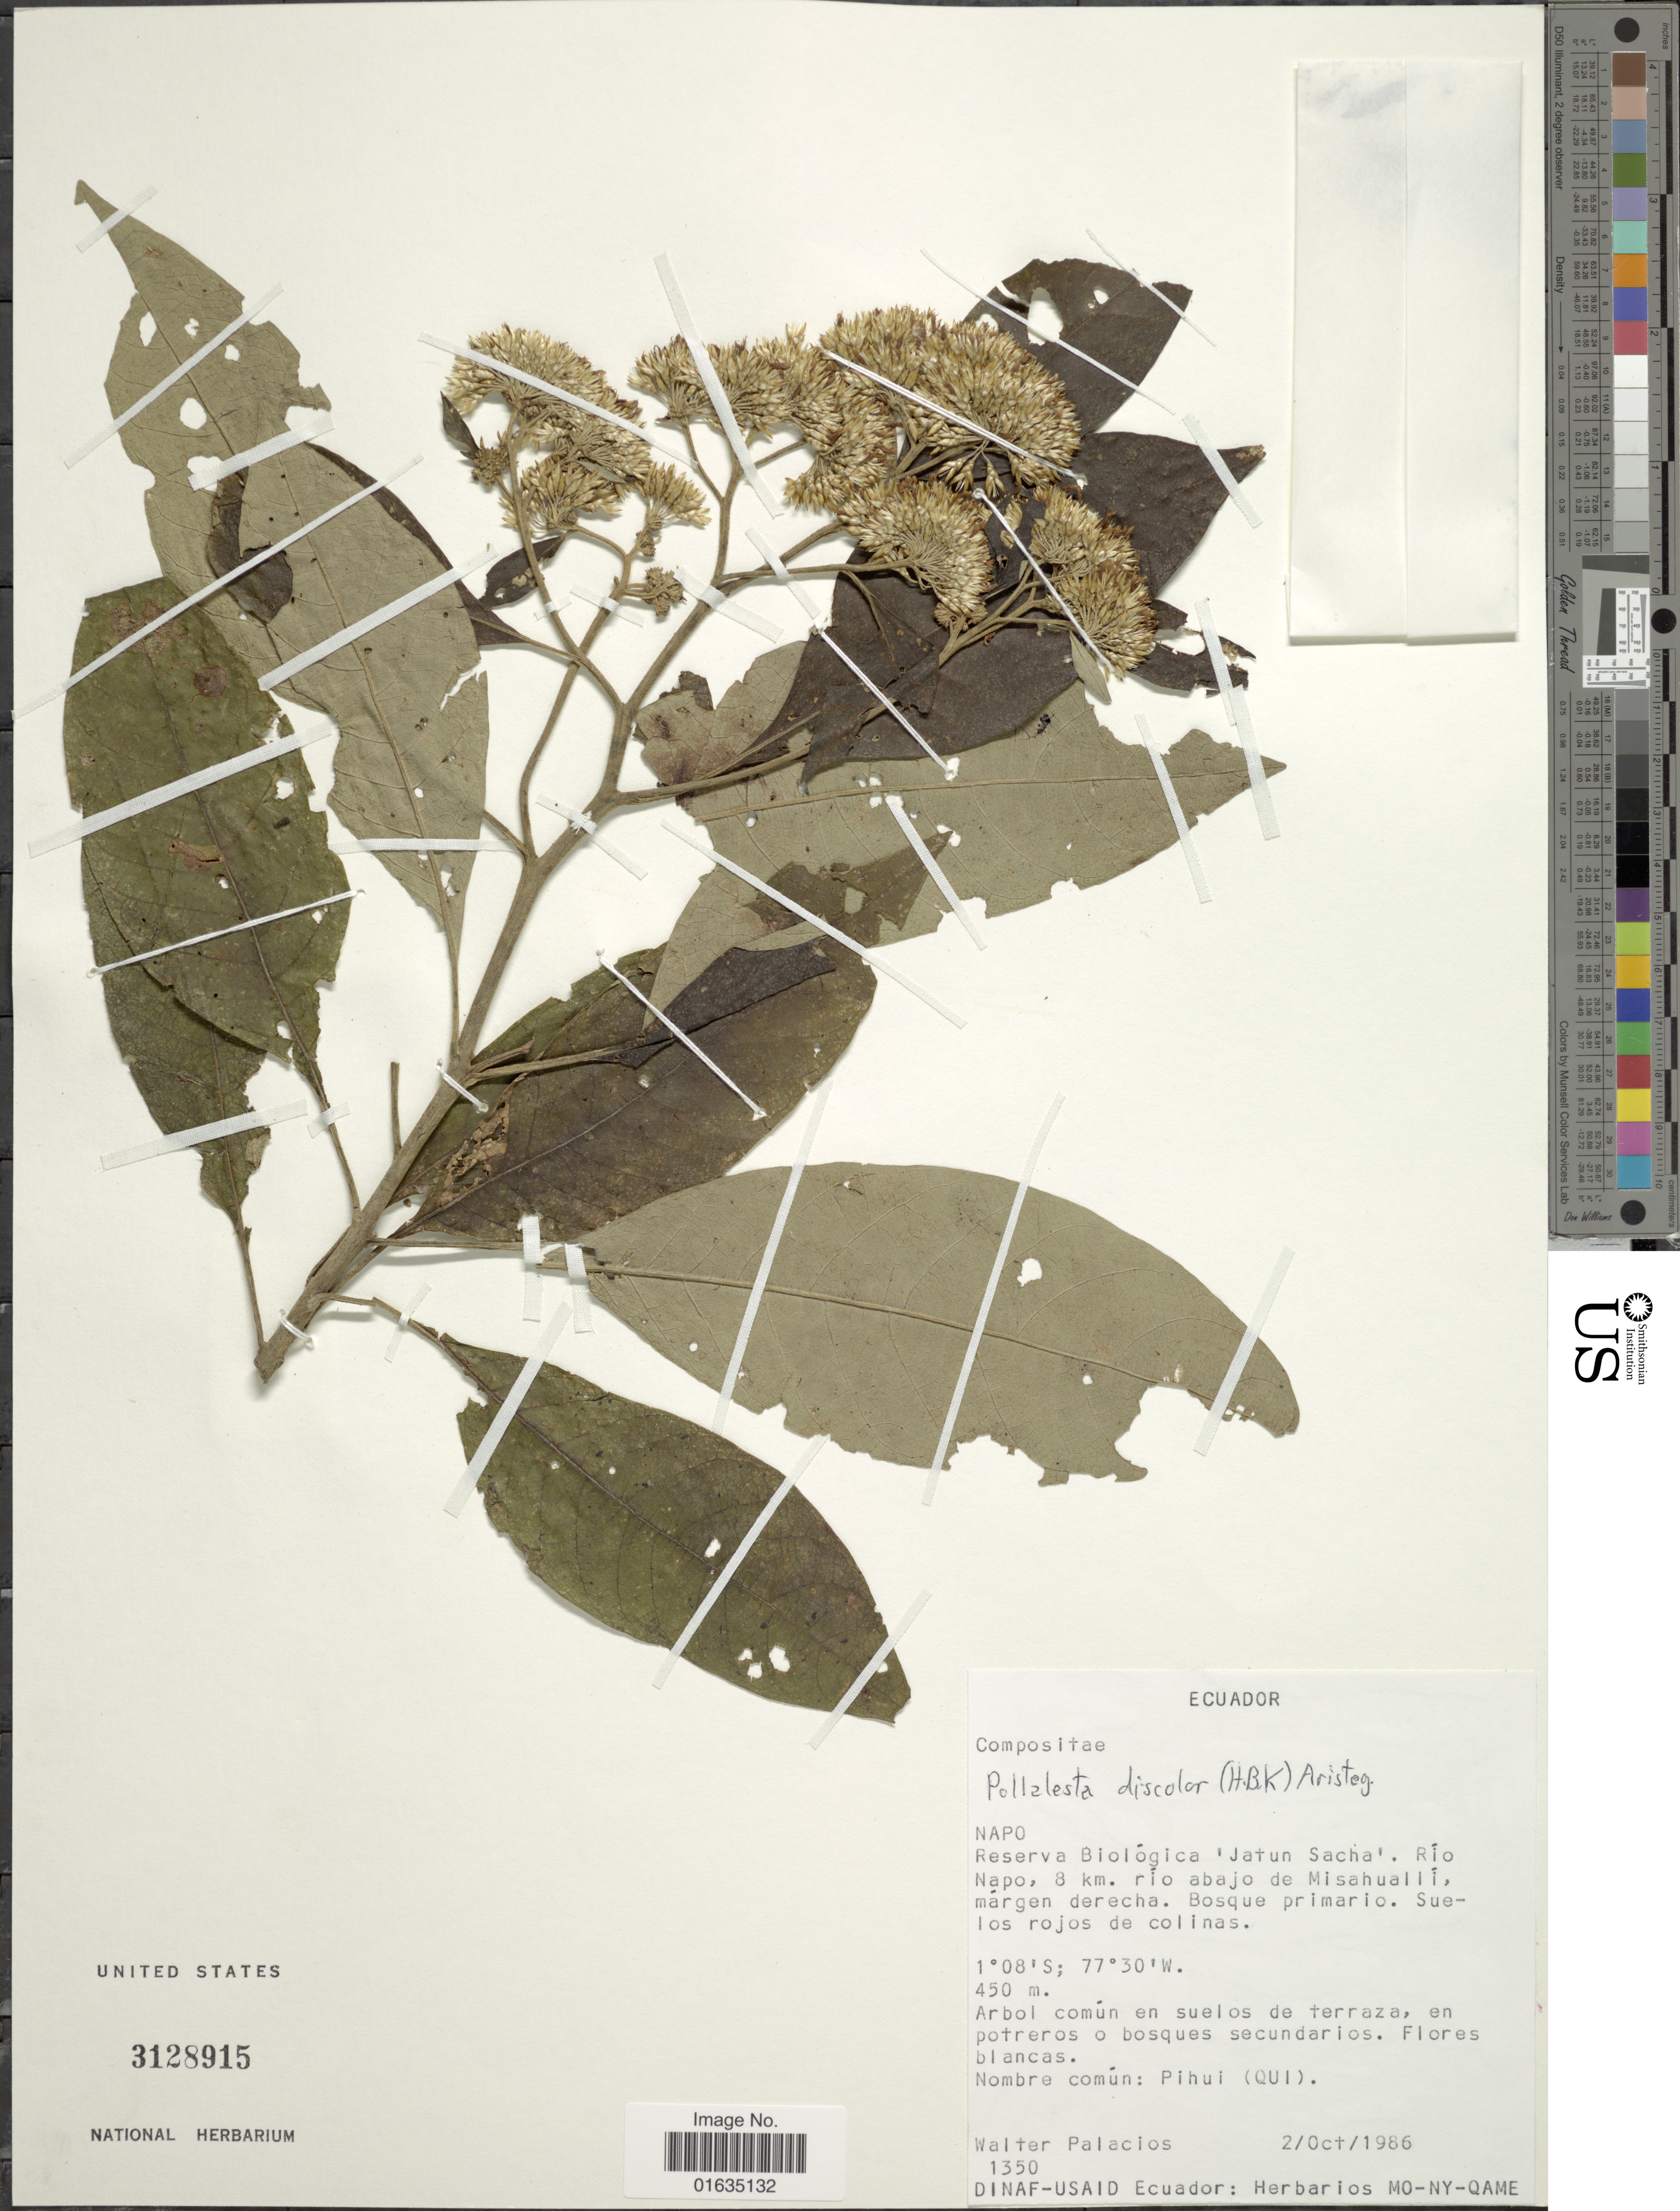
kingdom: Plantae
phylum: Tracheophyta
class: Magnoliopsida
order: Asterales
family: Asteraceae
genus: Pollalesta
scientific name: Pollalesta discolor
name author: (Kunth) Aristeg.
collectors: W. Palacios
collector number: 1350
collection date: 1986-10-02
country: Ecuador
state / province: Napo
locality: Reserva Biologica Jatun Sacha, Rio Napo, 8 km rio abajo de Misahualli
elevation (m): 450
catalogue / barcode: US 3128915